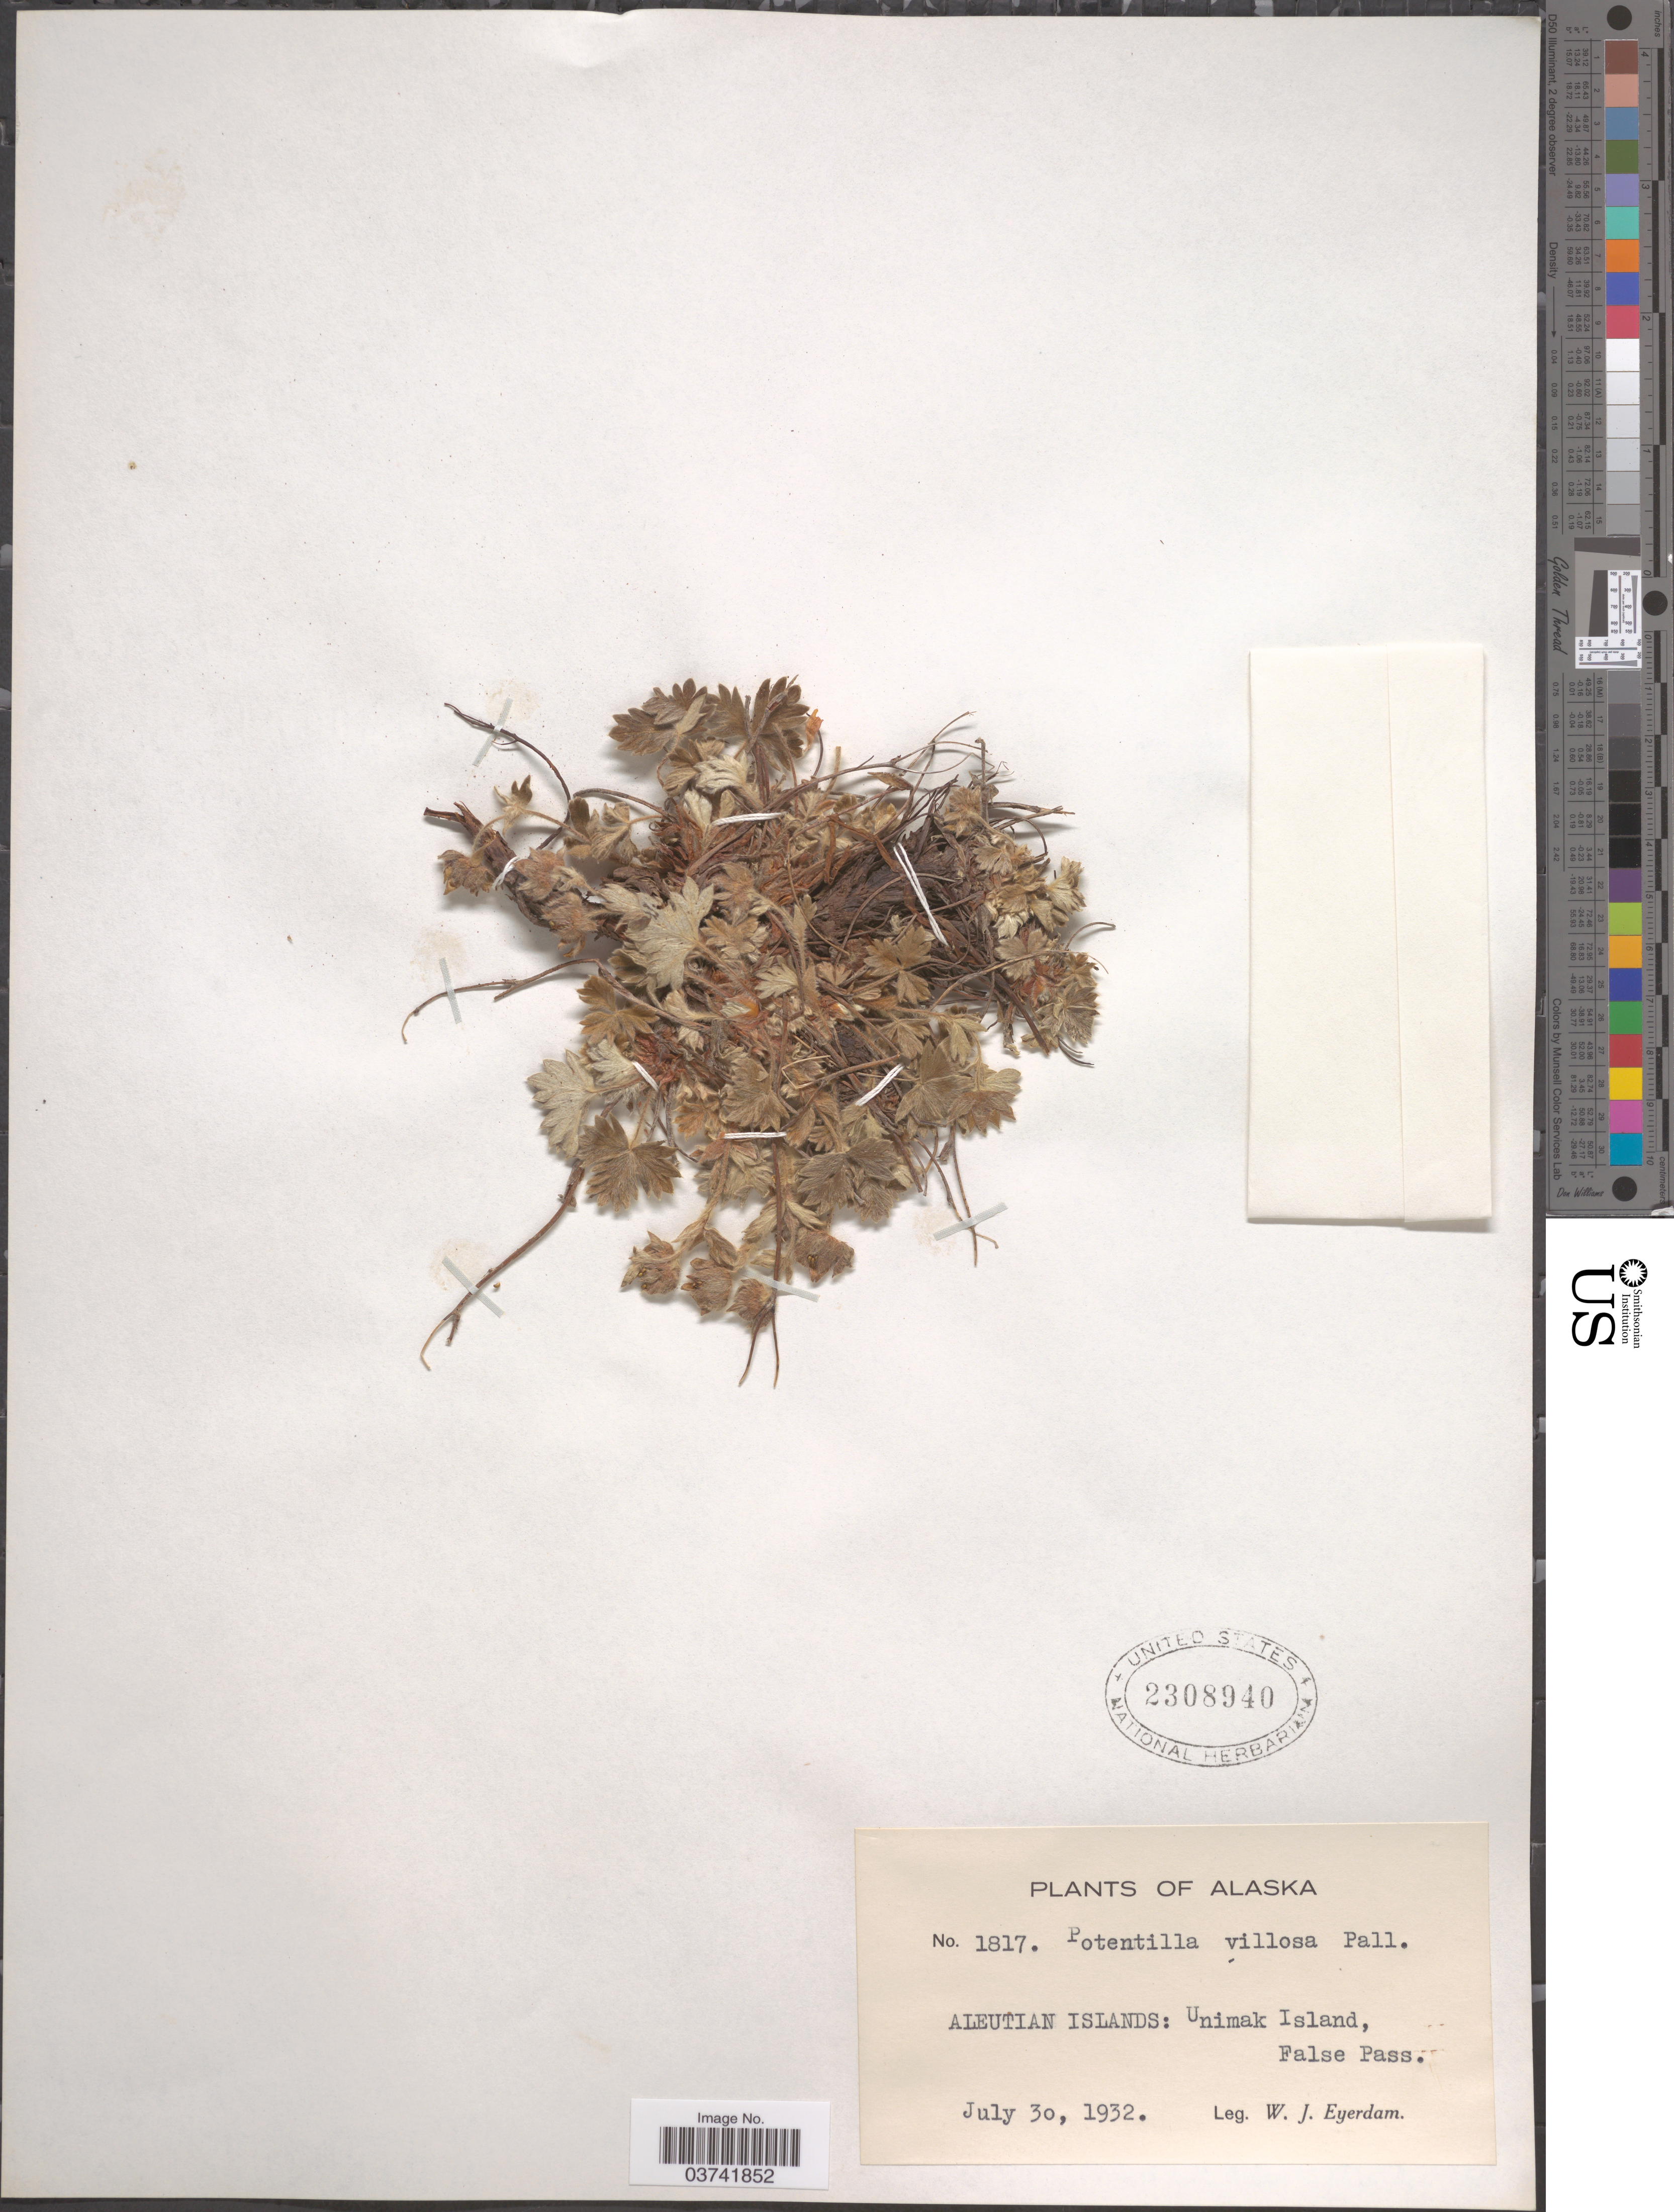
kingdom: Plantae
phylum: Tracheophyta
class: Magnoliopsida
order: Rosales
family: Rosaceae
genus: Potentilla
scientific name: Potentilla villosa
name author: Pall. ex Pursh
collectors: W. J. Eyerdam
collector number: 1817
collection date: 1932-07-30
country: United States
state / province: Alaska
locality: Aleutian Islands: Unimak Island, False Pass.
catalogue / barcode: US 2308940